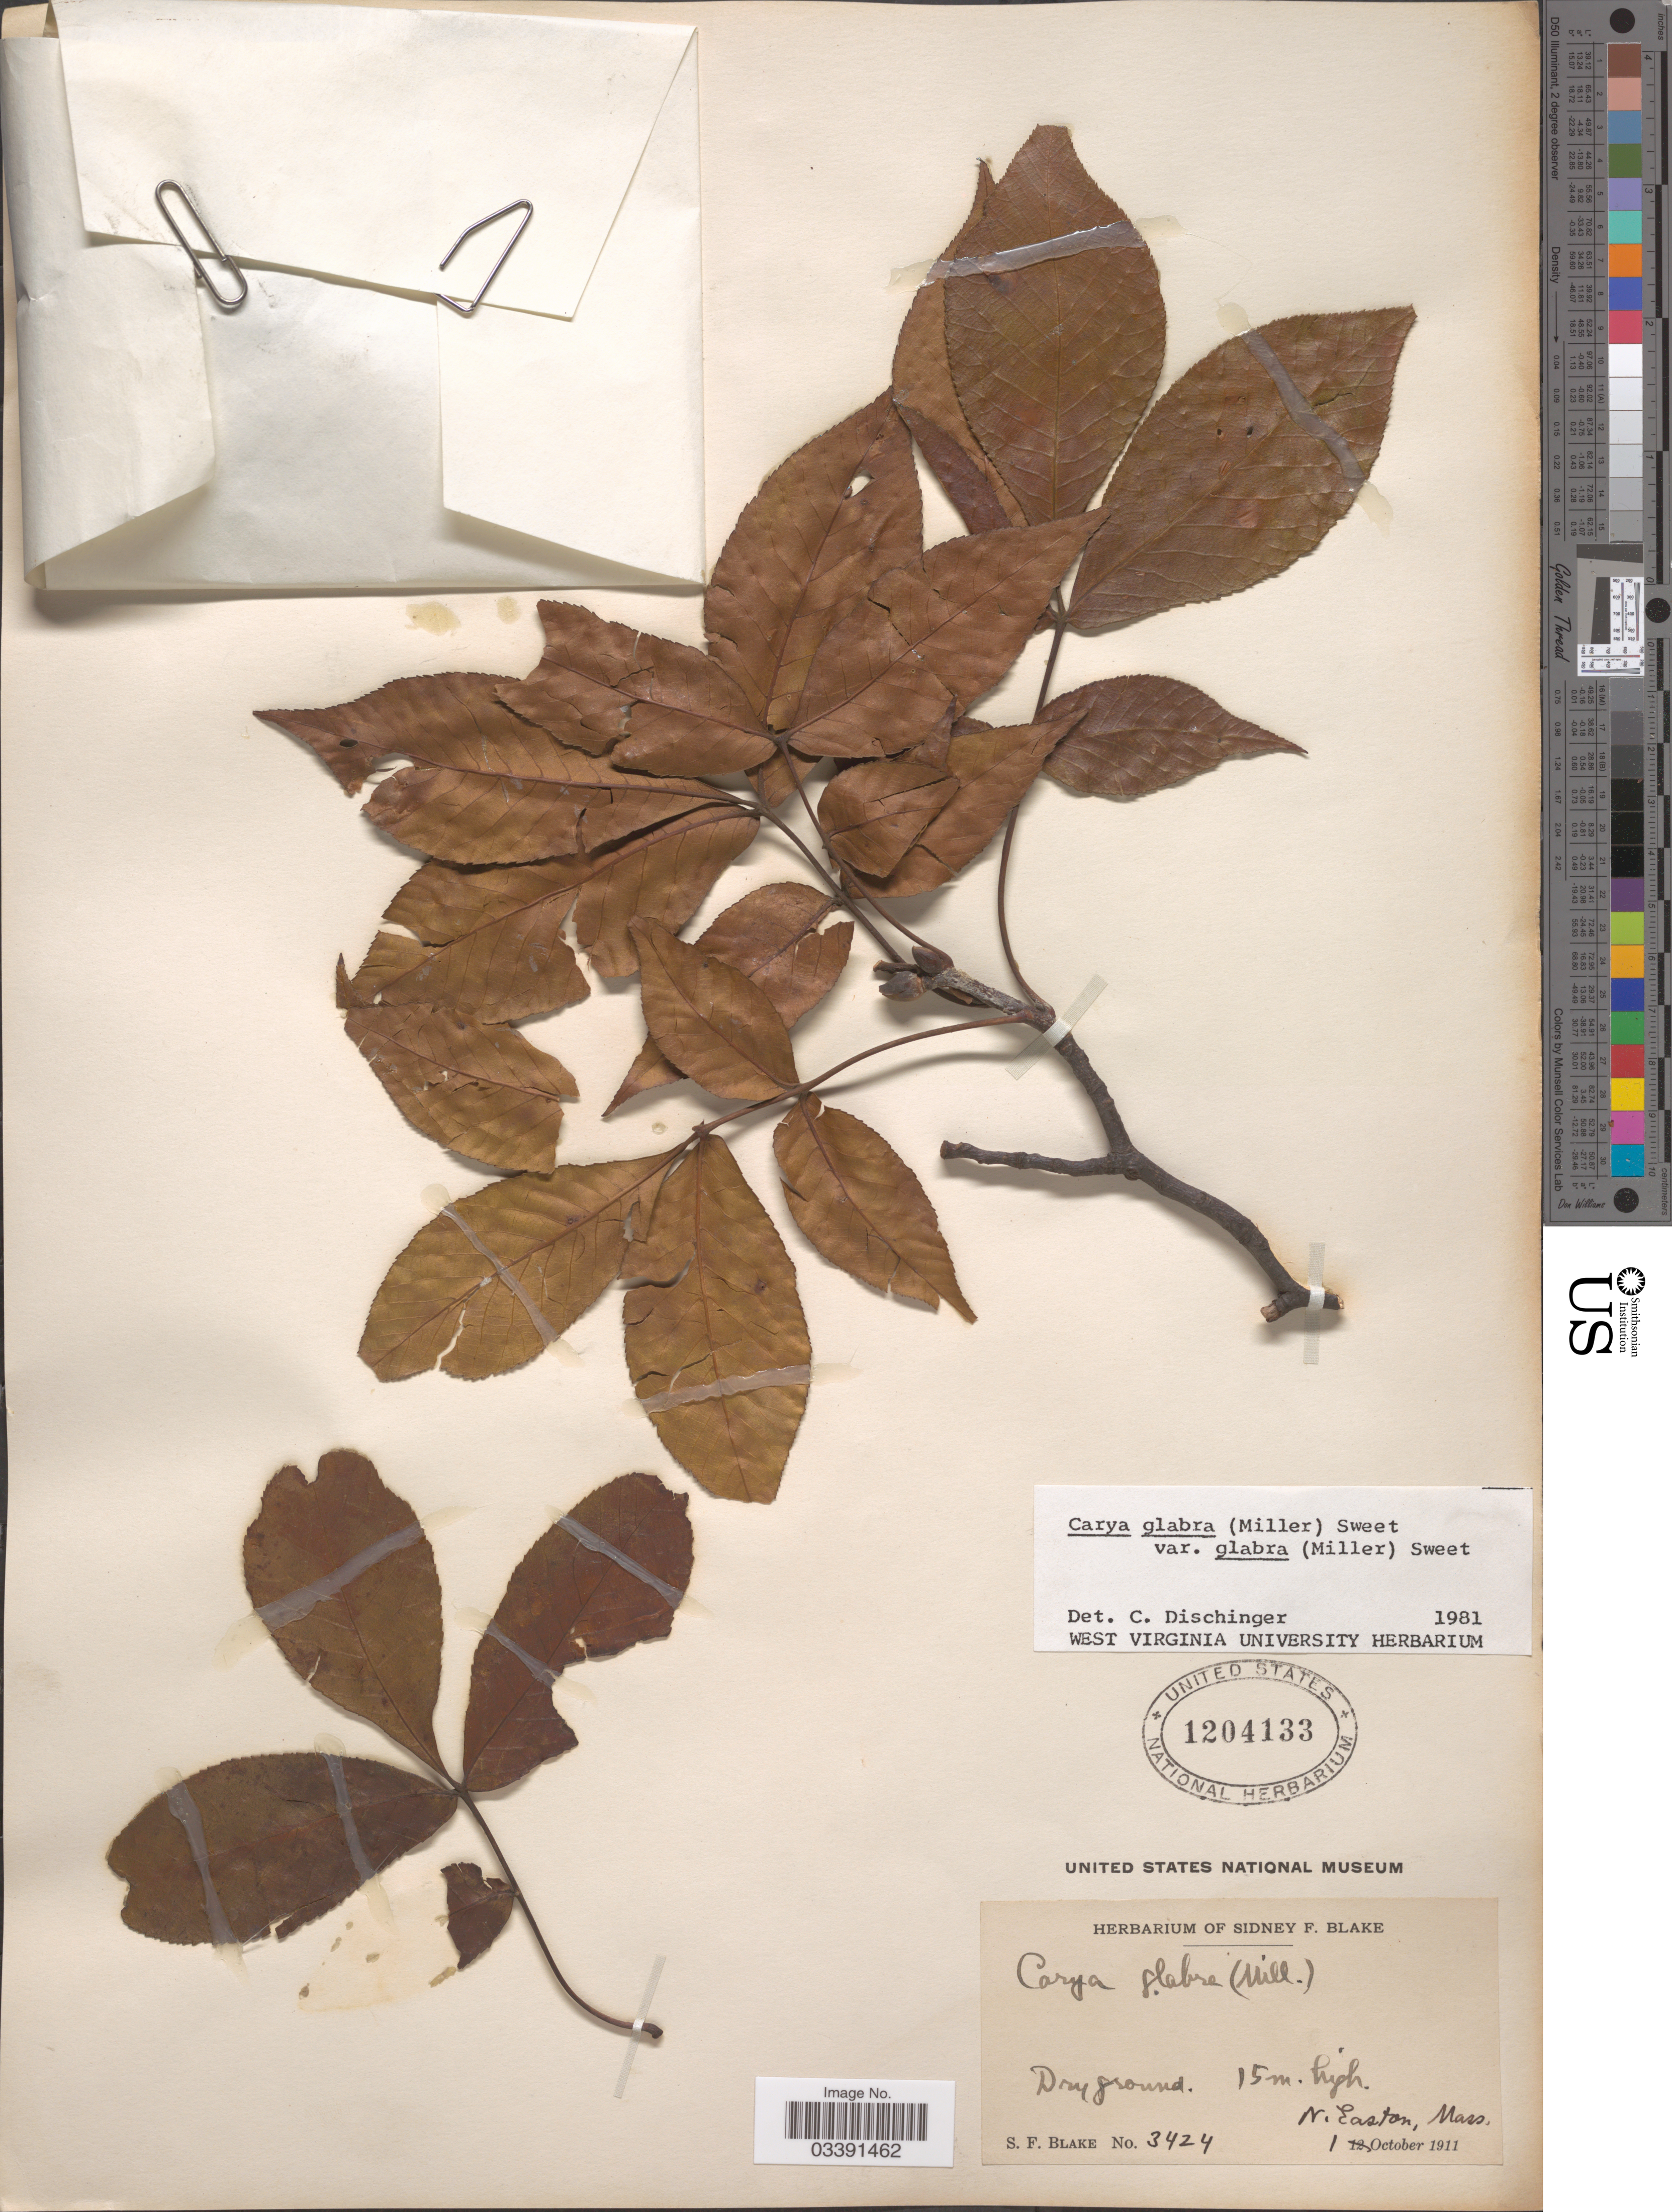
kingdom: Plantae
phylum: Tracheophyta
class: Magnoliopsida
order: Fagales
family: Juglandaceae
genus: Carya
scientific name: Carya glabra var. glabra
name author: (Mill.) Sweet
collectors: S. Blake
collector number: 3424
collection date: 1911-10-01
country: United States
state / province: Massachusetts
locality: N. Easton.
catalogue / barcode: US 1204133